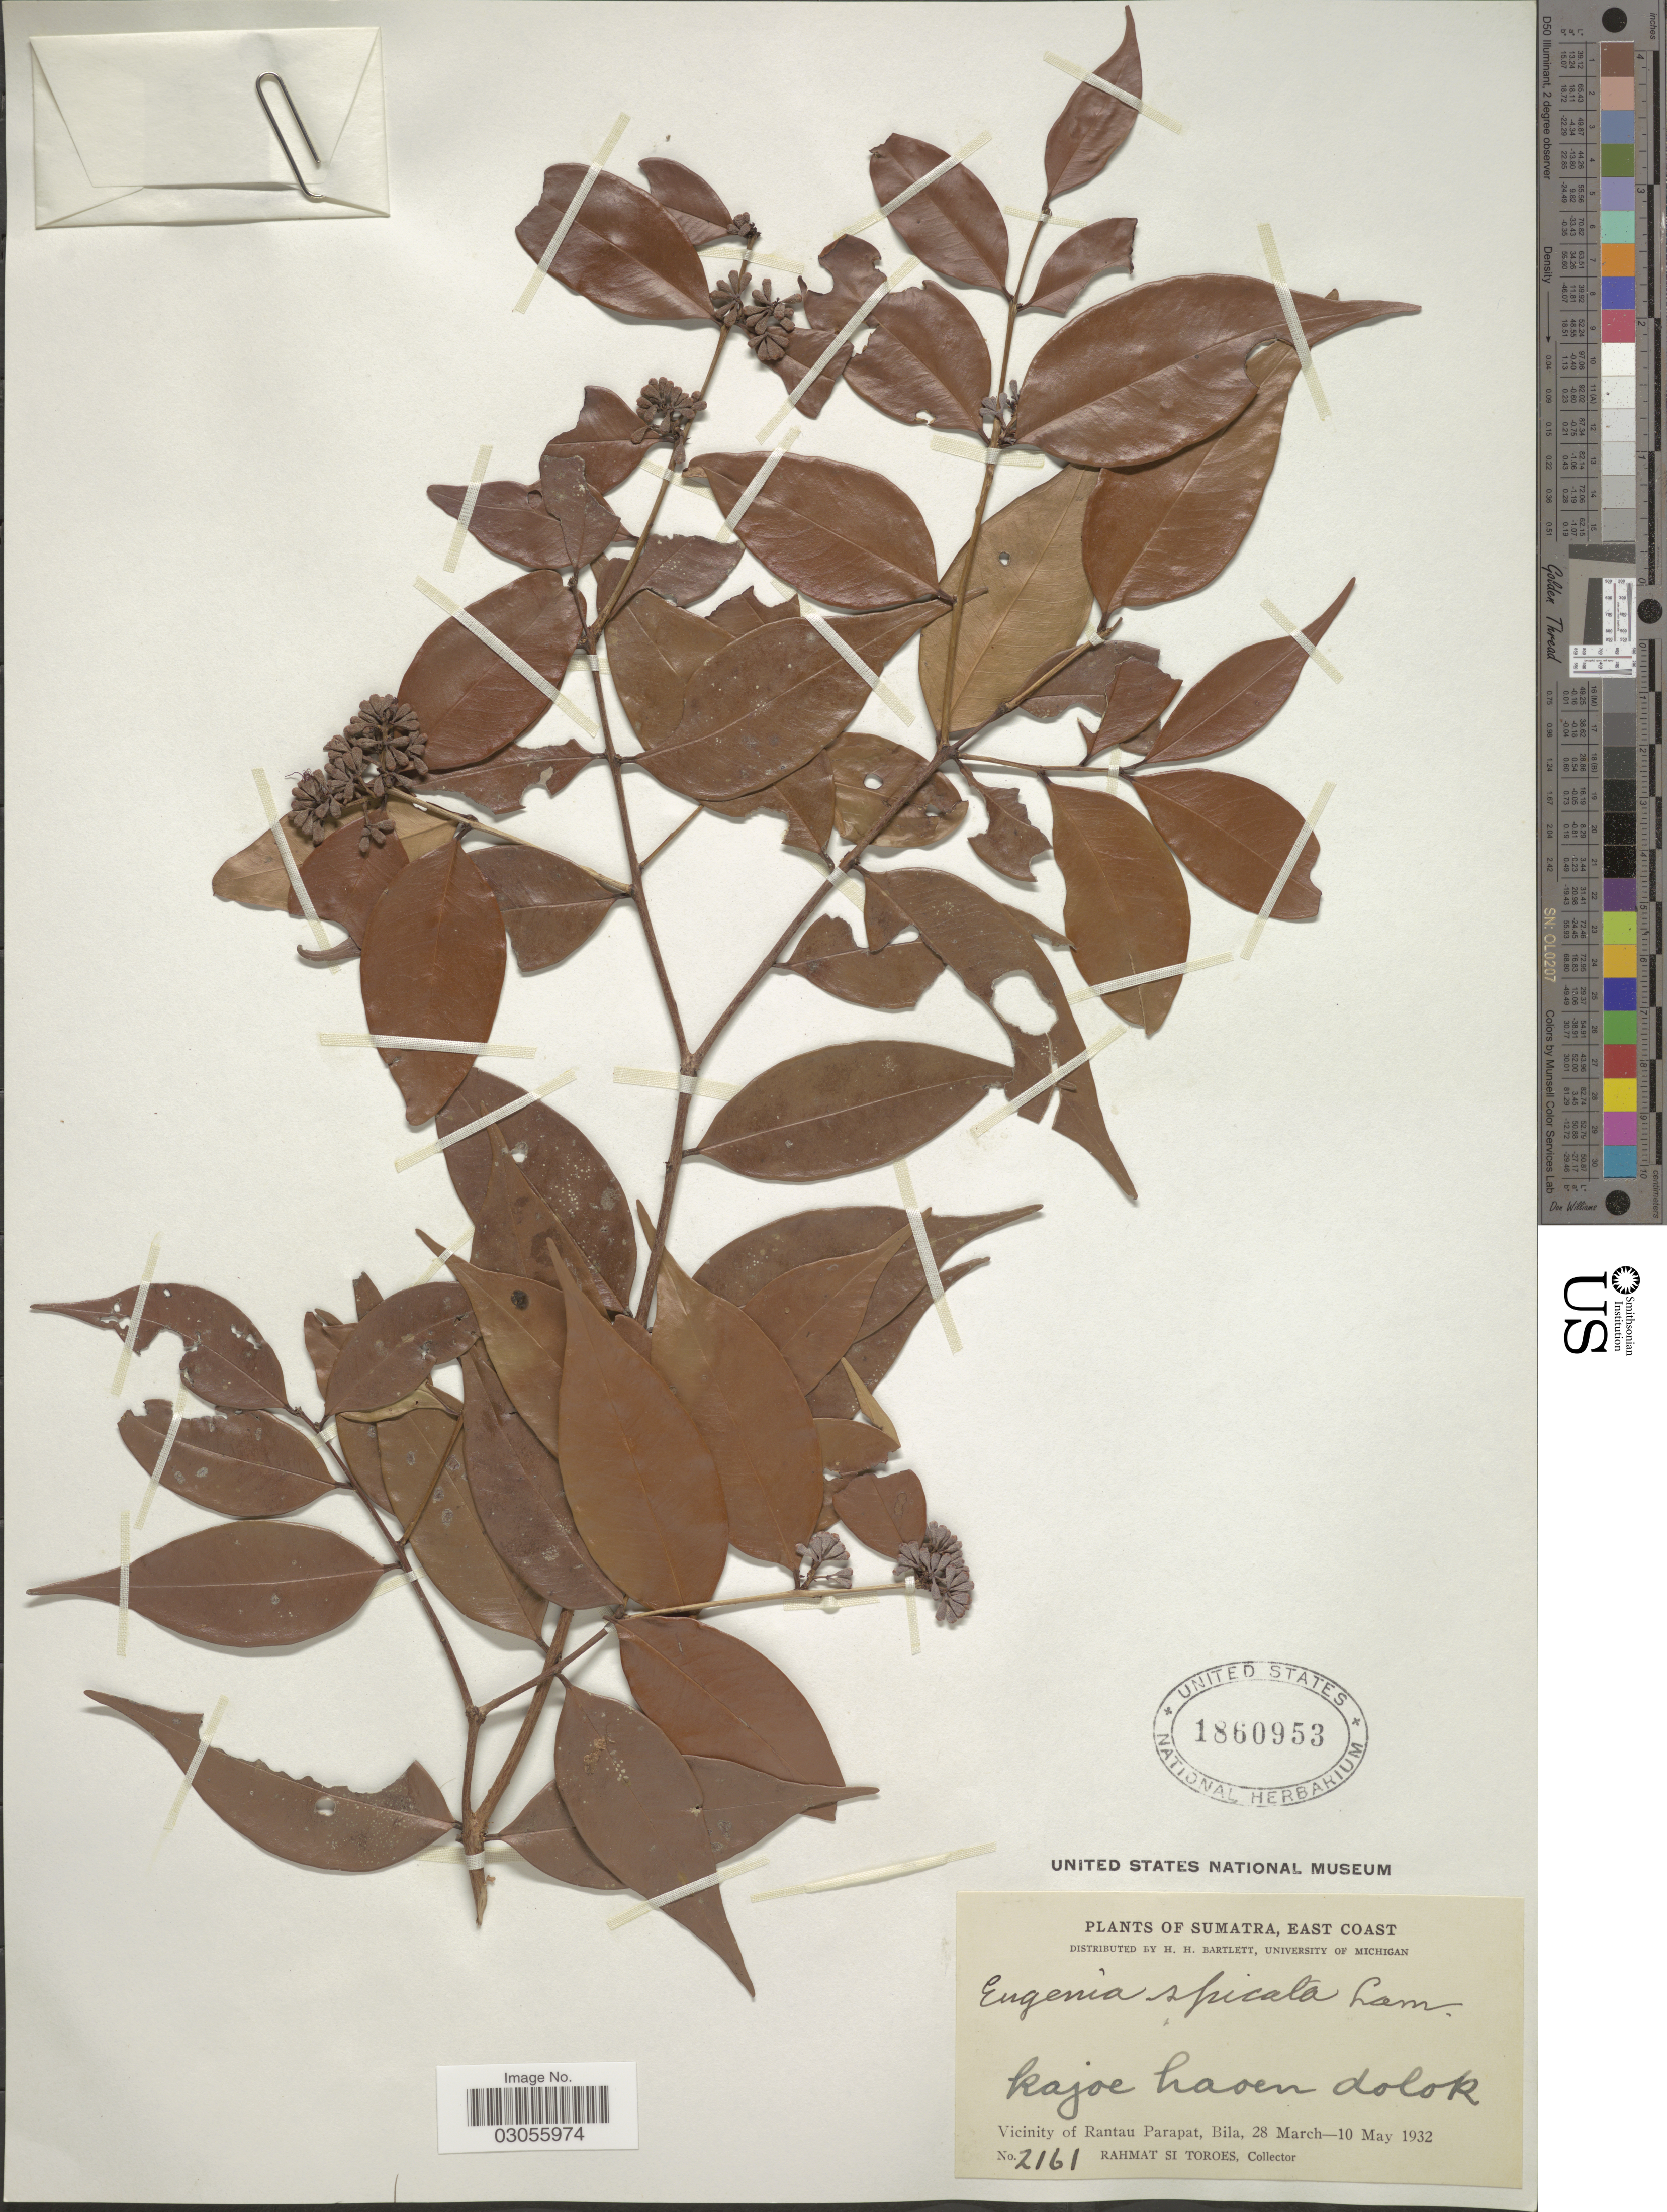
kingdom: Plantae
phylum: Tracheophyta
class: Magnoliopsida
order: Myrtales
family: Myrtaceae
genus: Syzygium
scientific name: Syzygium zeylanicum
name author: (L.) DC.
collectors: Rahmat Si Boeea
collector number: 2161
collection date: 1932-03-28/1932-05-10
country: Indonesia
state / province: Sumatra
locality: East Coast. Vicinity of Rantau Parapat, Bila.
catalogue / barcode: US 1860953